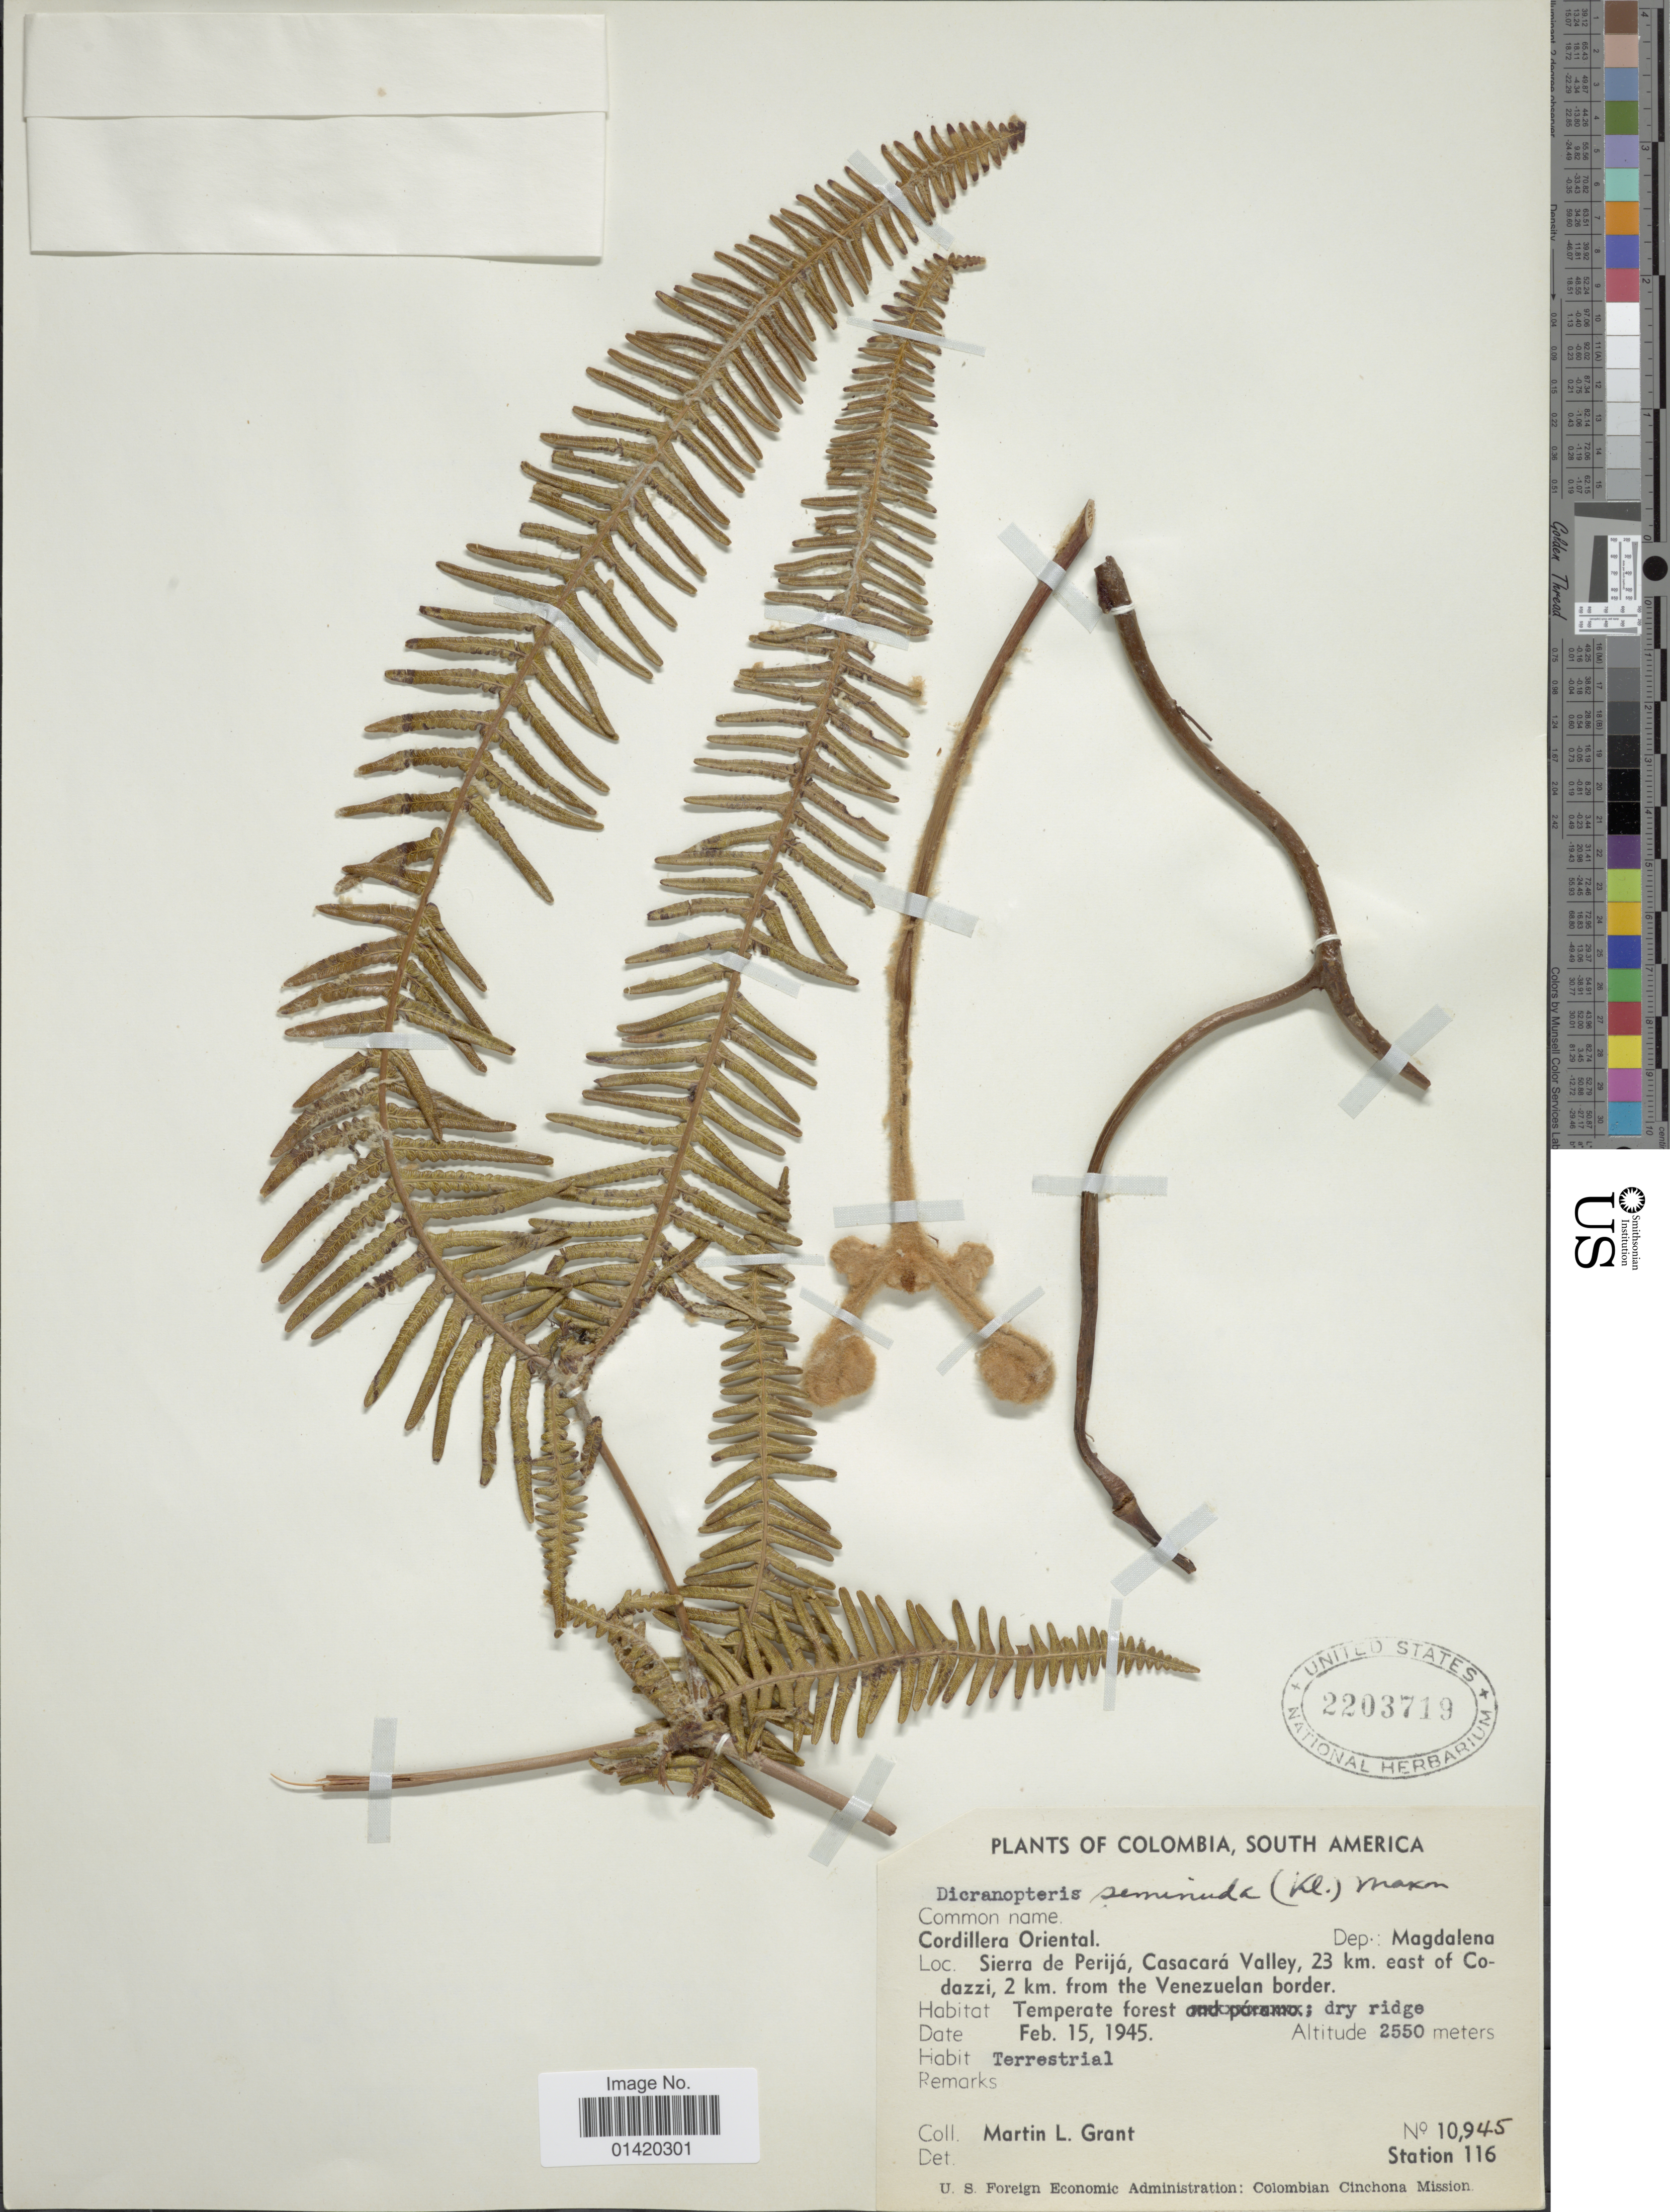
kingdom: Plantae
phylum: Tracheophyta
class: Polypodiopsida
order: Gleicheniales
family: Gleicheniaceae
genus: Dicranopteris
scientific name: Dicranopteris seminuda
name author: (Klotzsch) Maxon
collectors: M. L. Grant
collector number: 10945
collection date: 1945-02-15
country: Colombia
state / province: Magdalena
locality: Cordillera Oriental, Dep Magdalena, Sierra de Perijá, Casacará Valley, 23 km east of Codazzi, 2 km from the Venezuelan border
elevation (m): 2550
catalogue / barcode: US 2203719